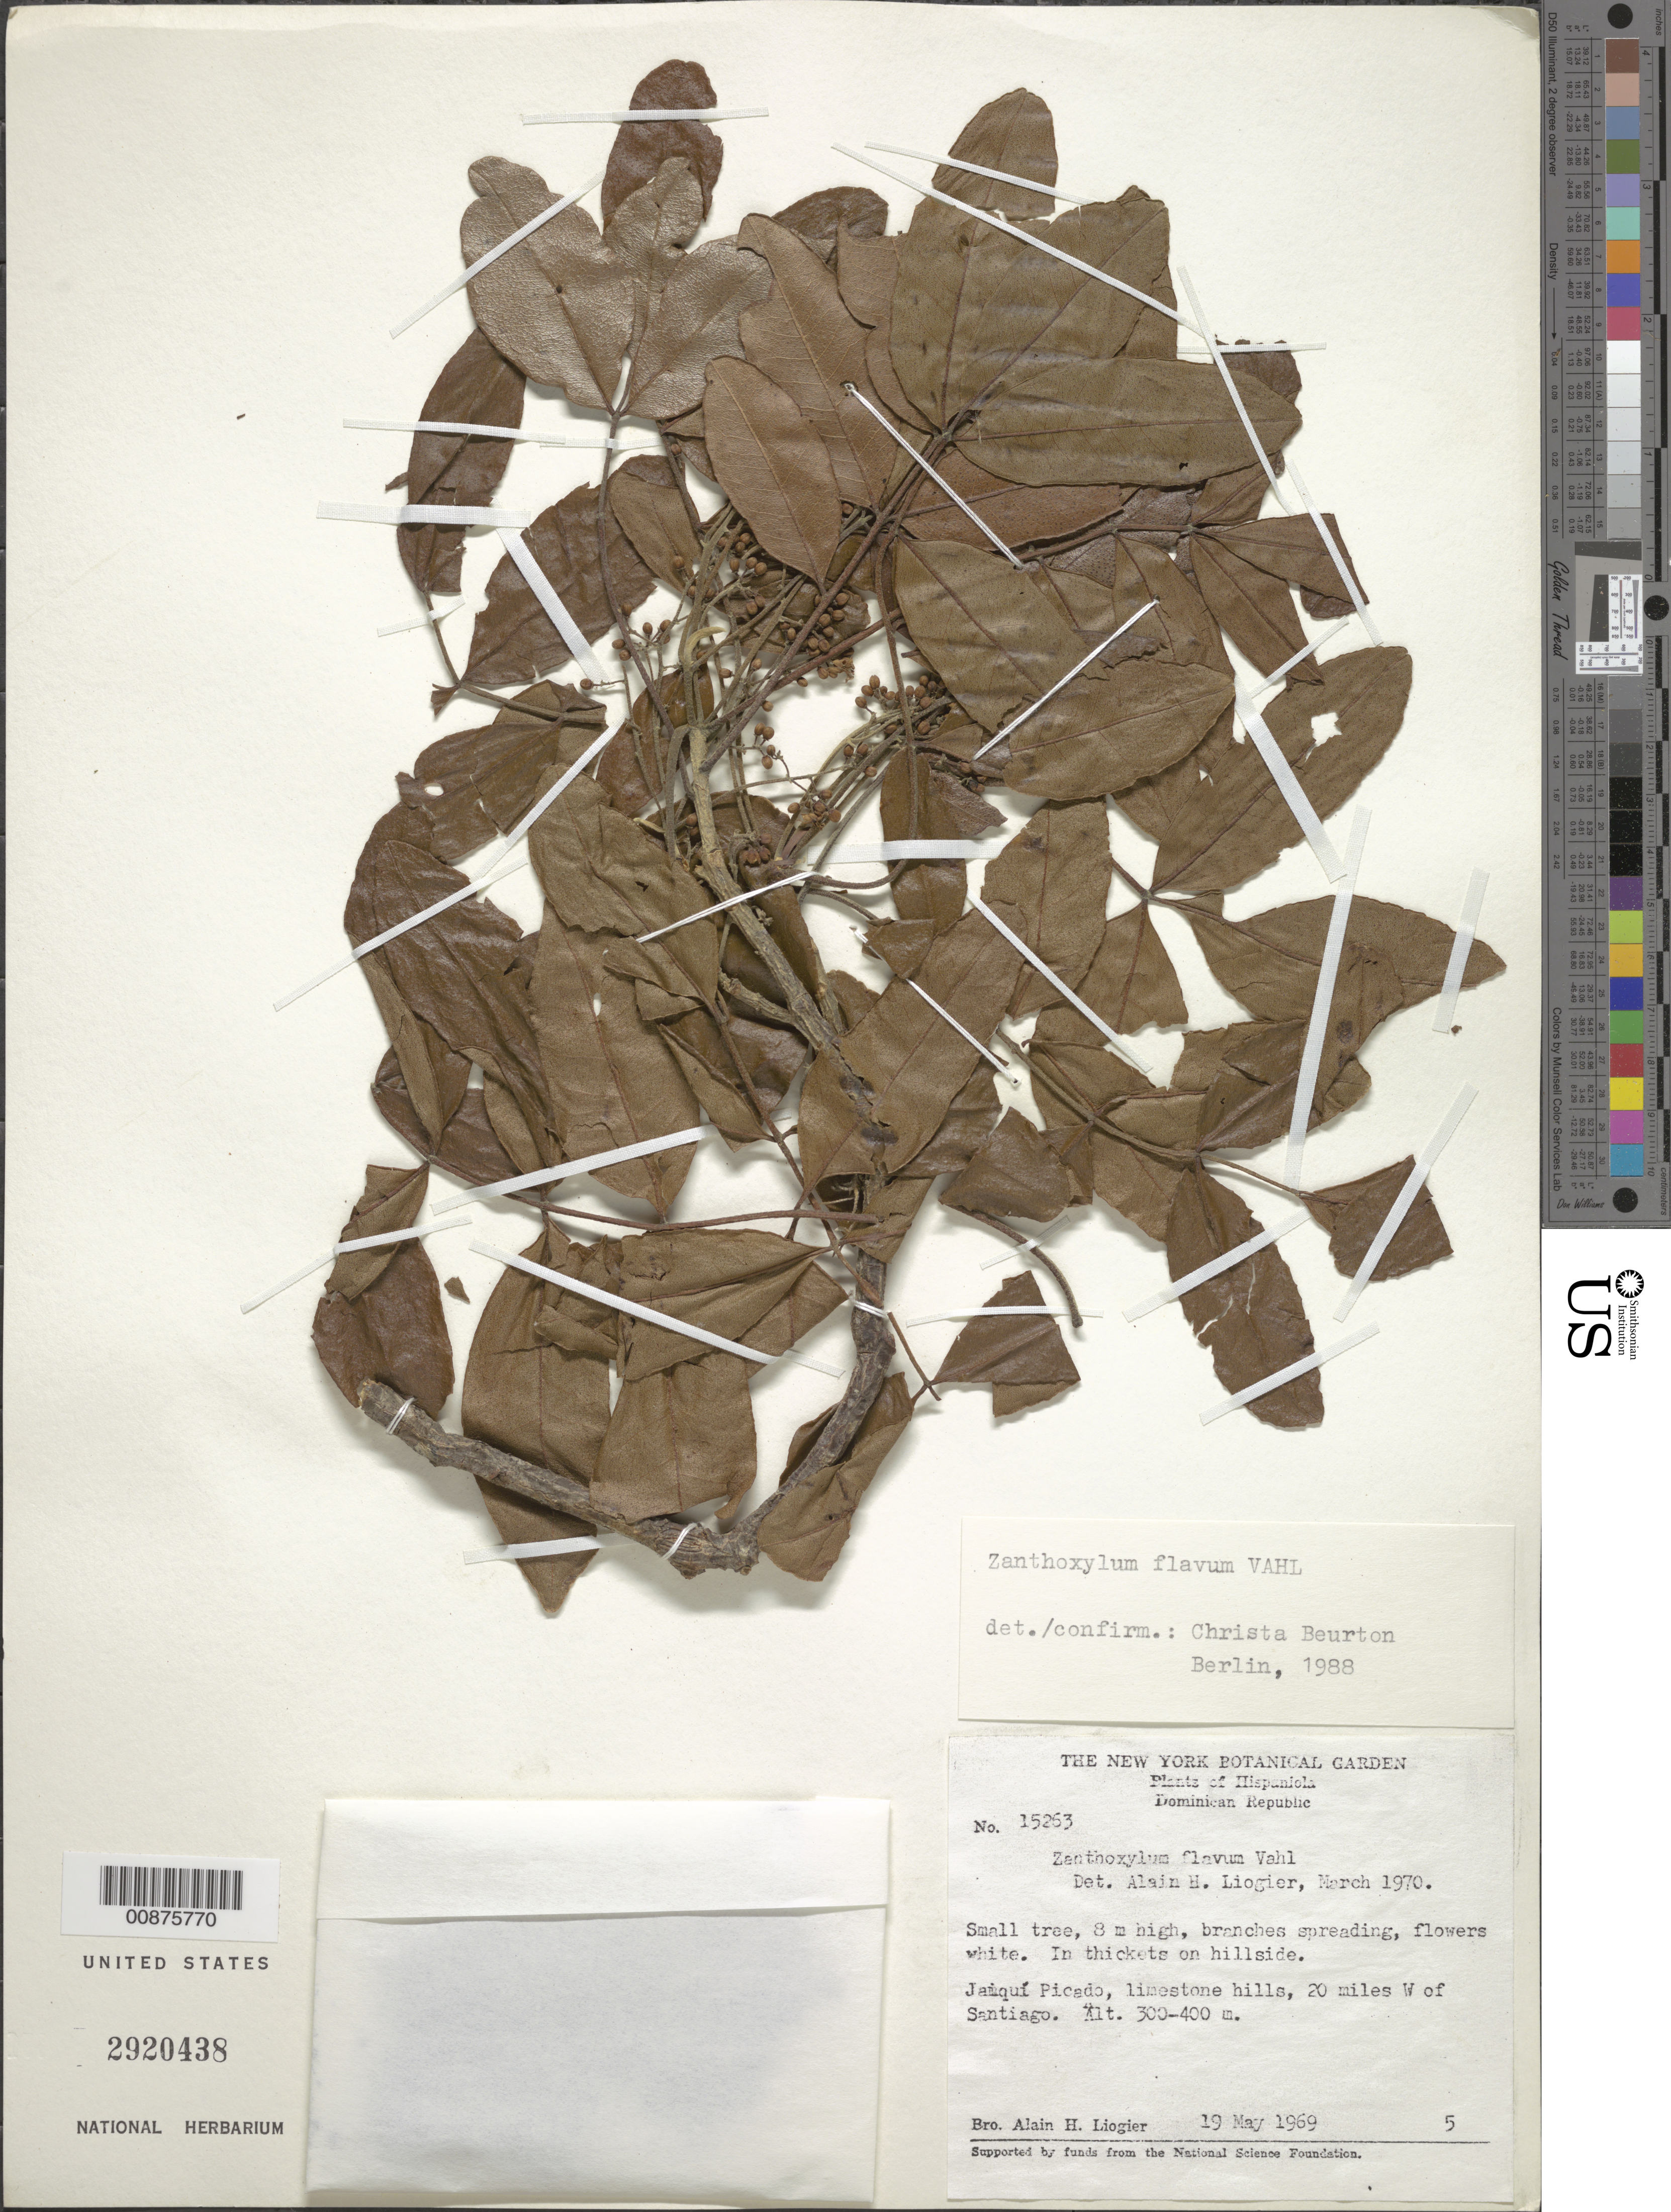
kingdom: Plantae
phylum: Tracheophyta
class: Magnoliopsida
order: Sapindales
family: Rutaceae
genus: Zanthoxylum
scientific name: Zanthoxylum flavum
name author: Vahl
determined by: Beurton, C.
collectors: A. H. Liogier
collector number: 15263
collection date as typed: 19 May 1969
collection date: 1969-05-19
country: Dominican Republic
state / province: Santiago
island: Hispaniola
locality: Jaiquí Picado, 20 miles W of Santiago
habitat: In thickets on hillside of limestone hills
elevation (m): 300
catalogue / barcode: US 2920438